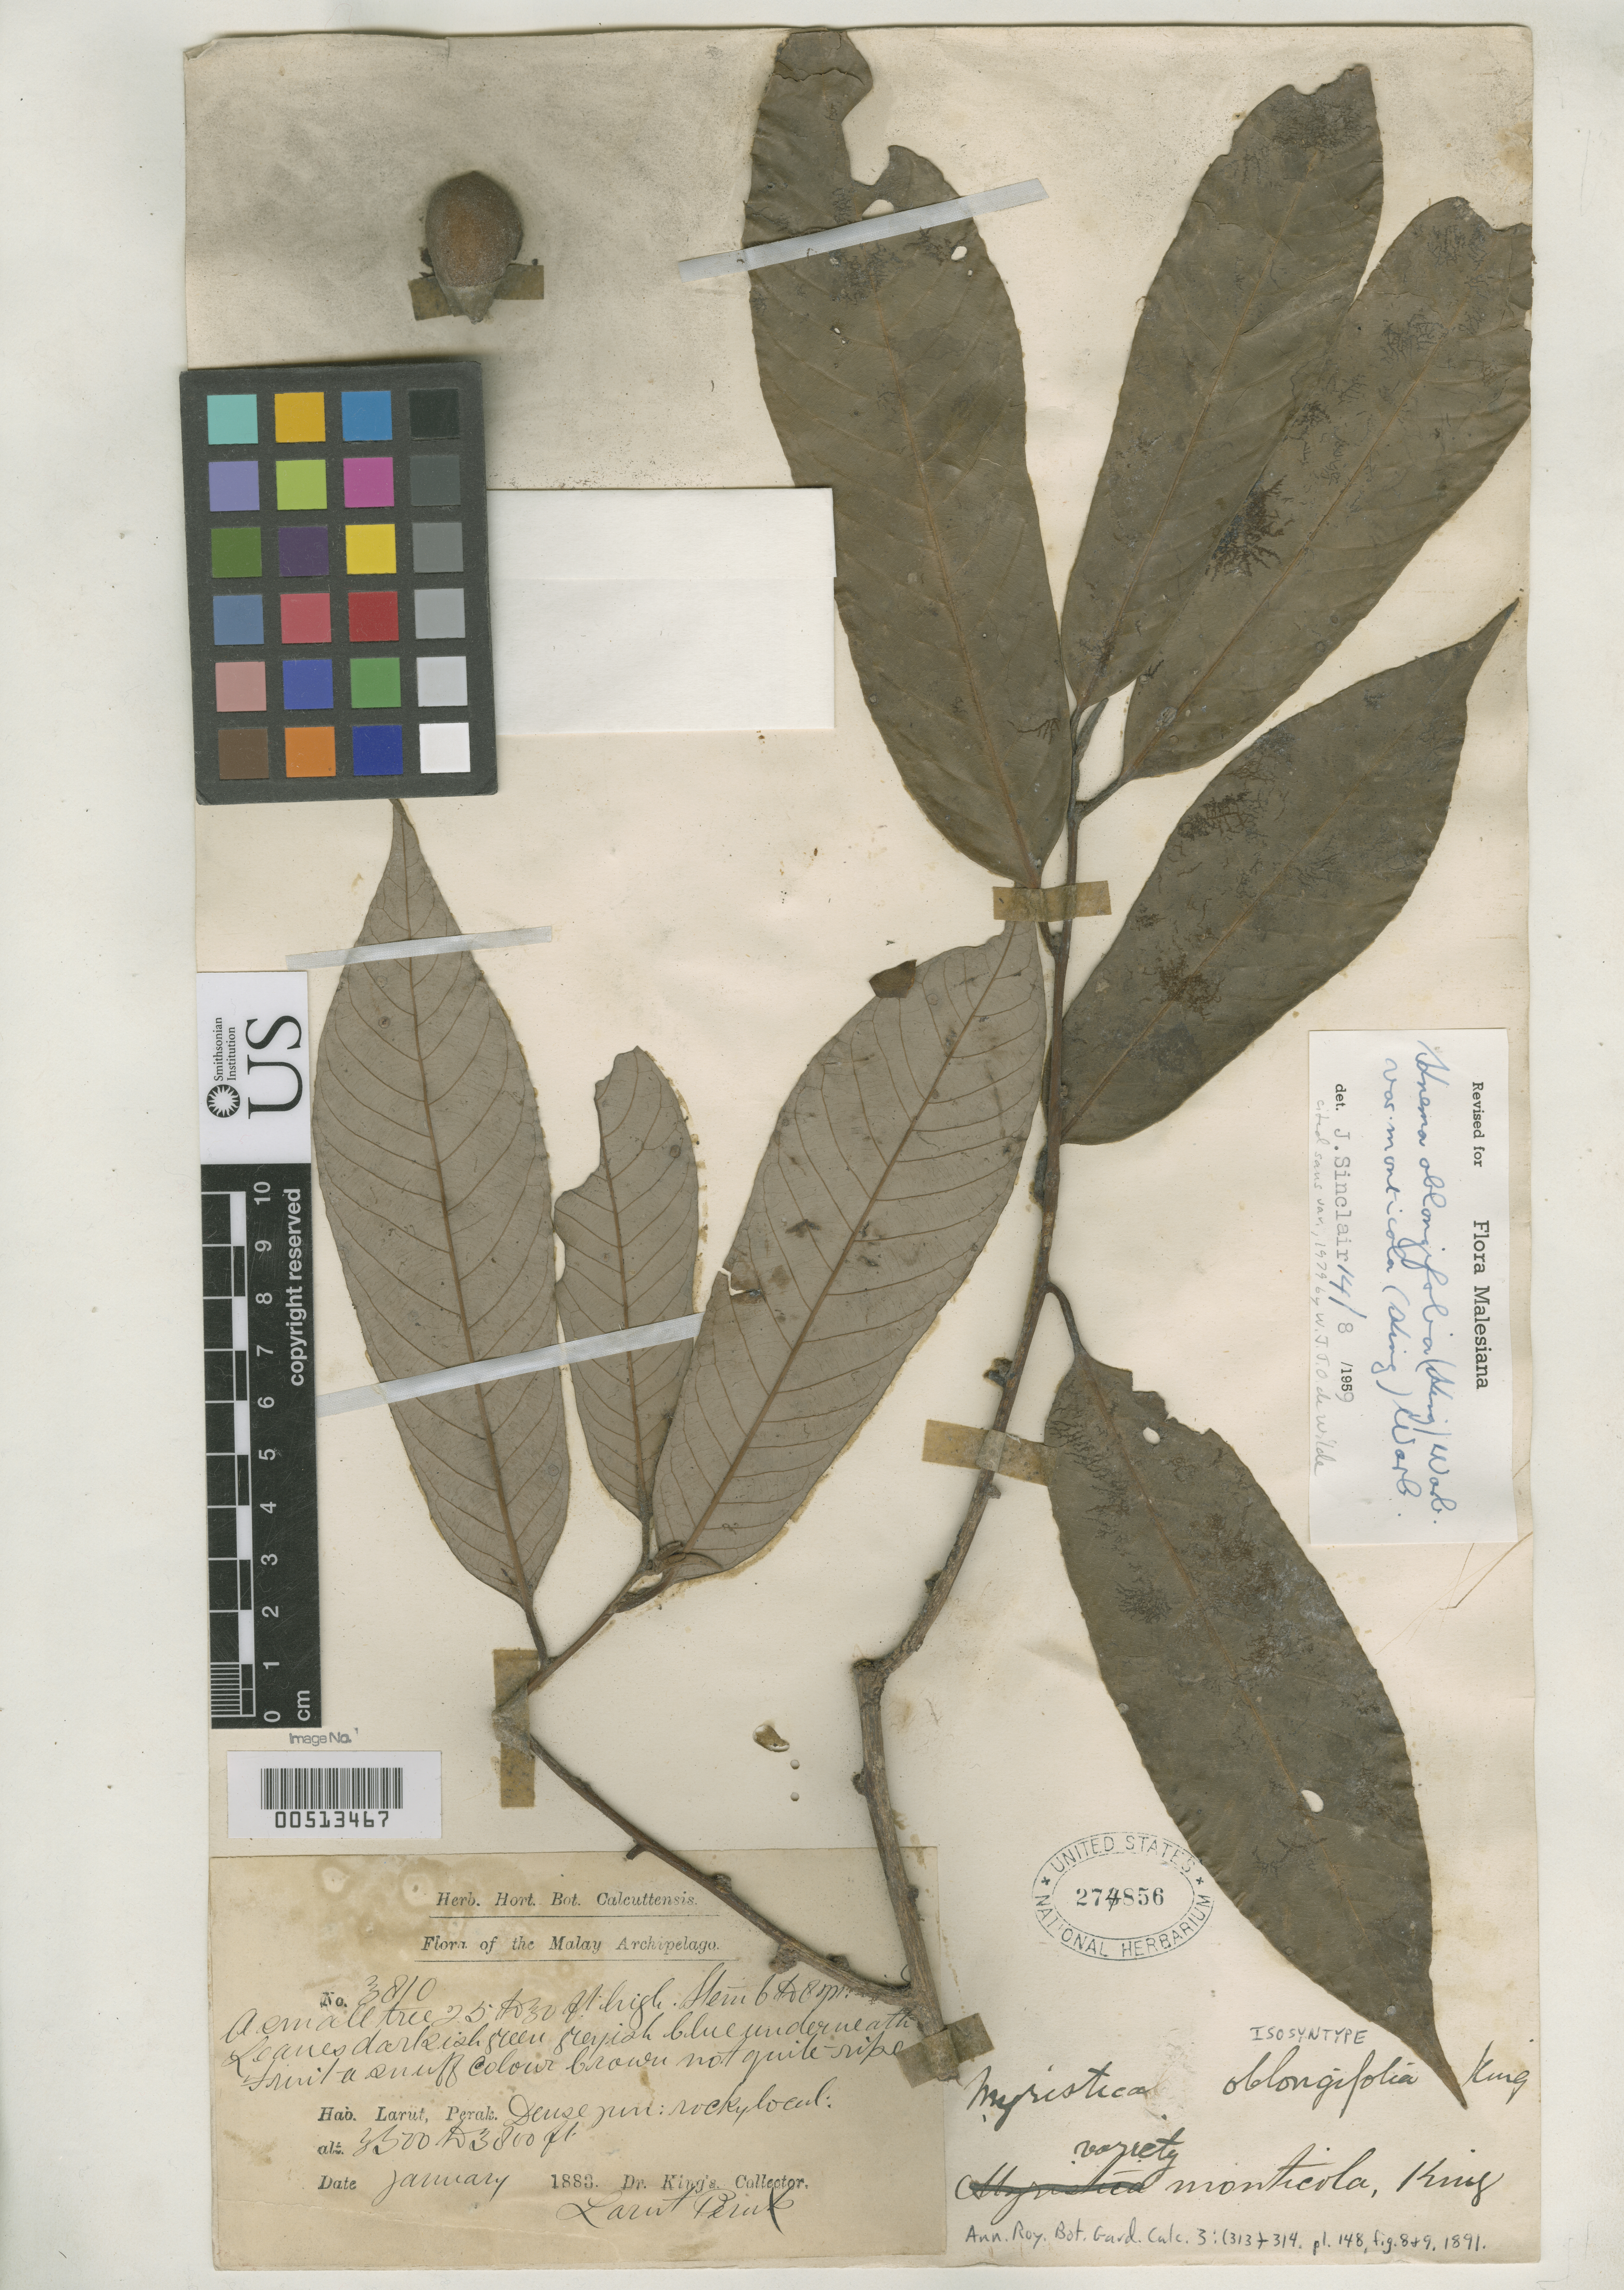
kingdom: Plantae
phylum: Tracheophyta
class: Magnoliopsida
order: Magnoliales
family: Myristicaceae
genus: Myristica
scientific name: Myristica oblongifolia var. monticola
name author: King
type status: Isosyntype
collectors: Dr. King's collector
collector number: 3810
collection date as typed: Jan 1883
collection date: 1883-01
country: Malaysia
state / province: Perak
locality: Larut. [Malay Peninsula]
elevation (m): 91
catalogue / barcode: US 274856